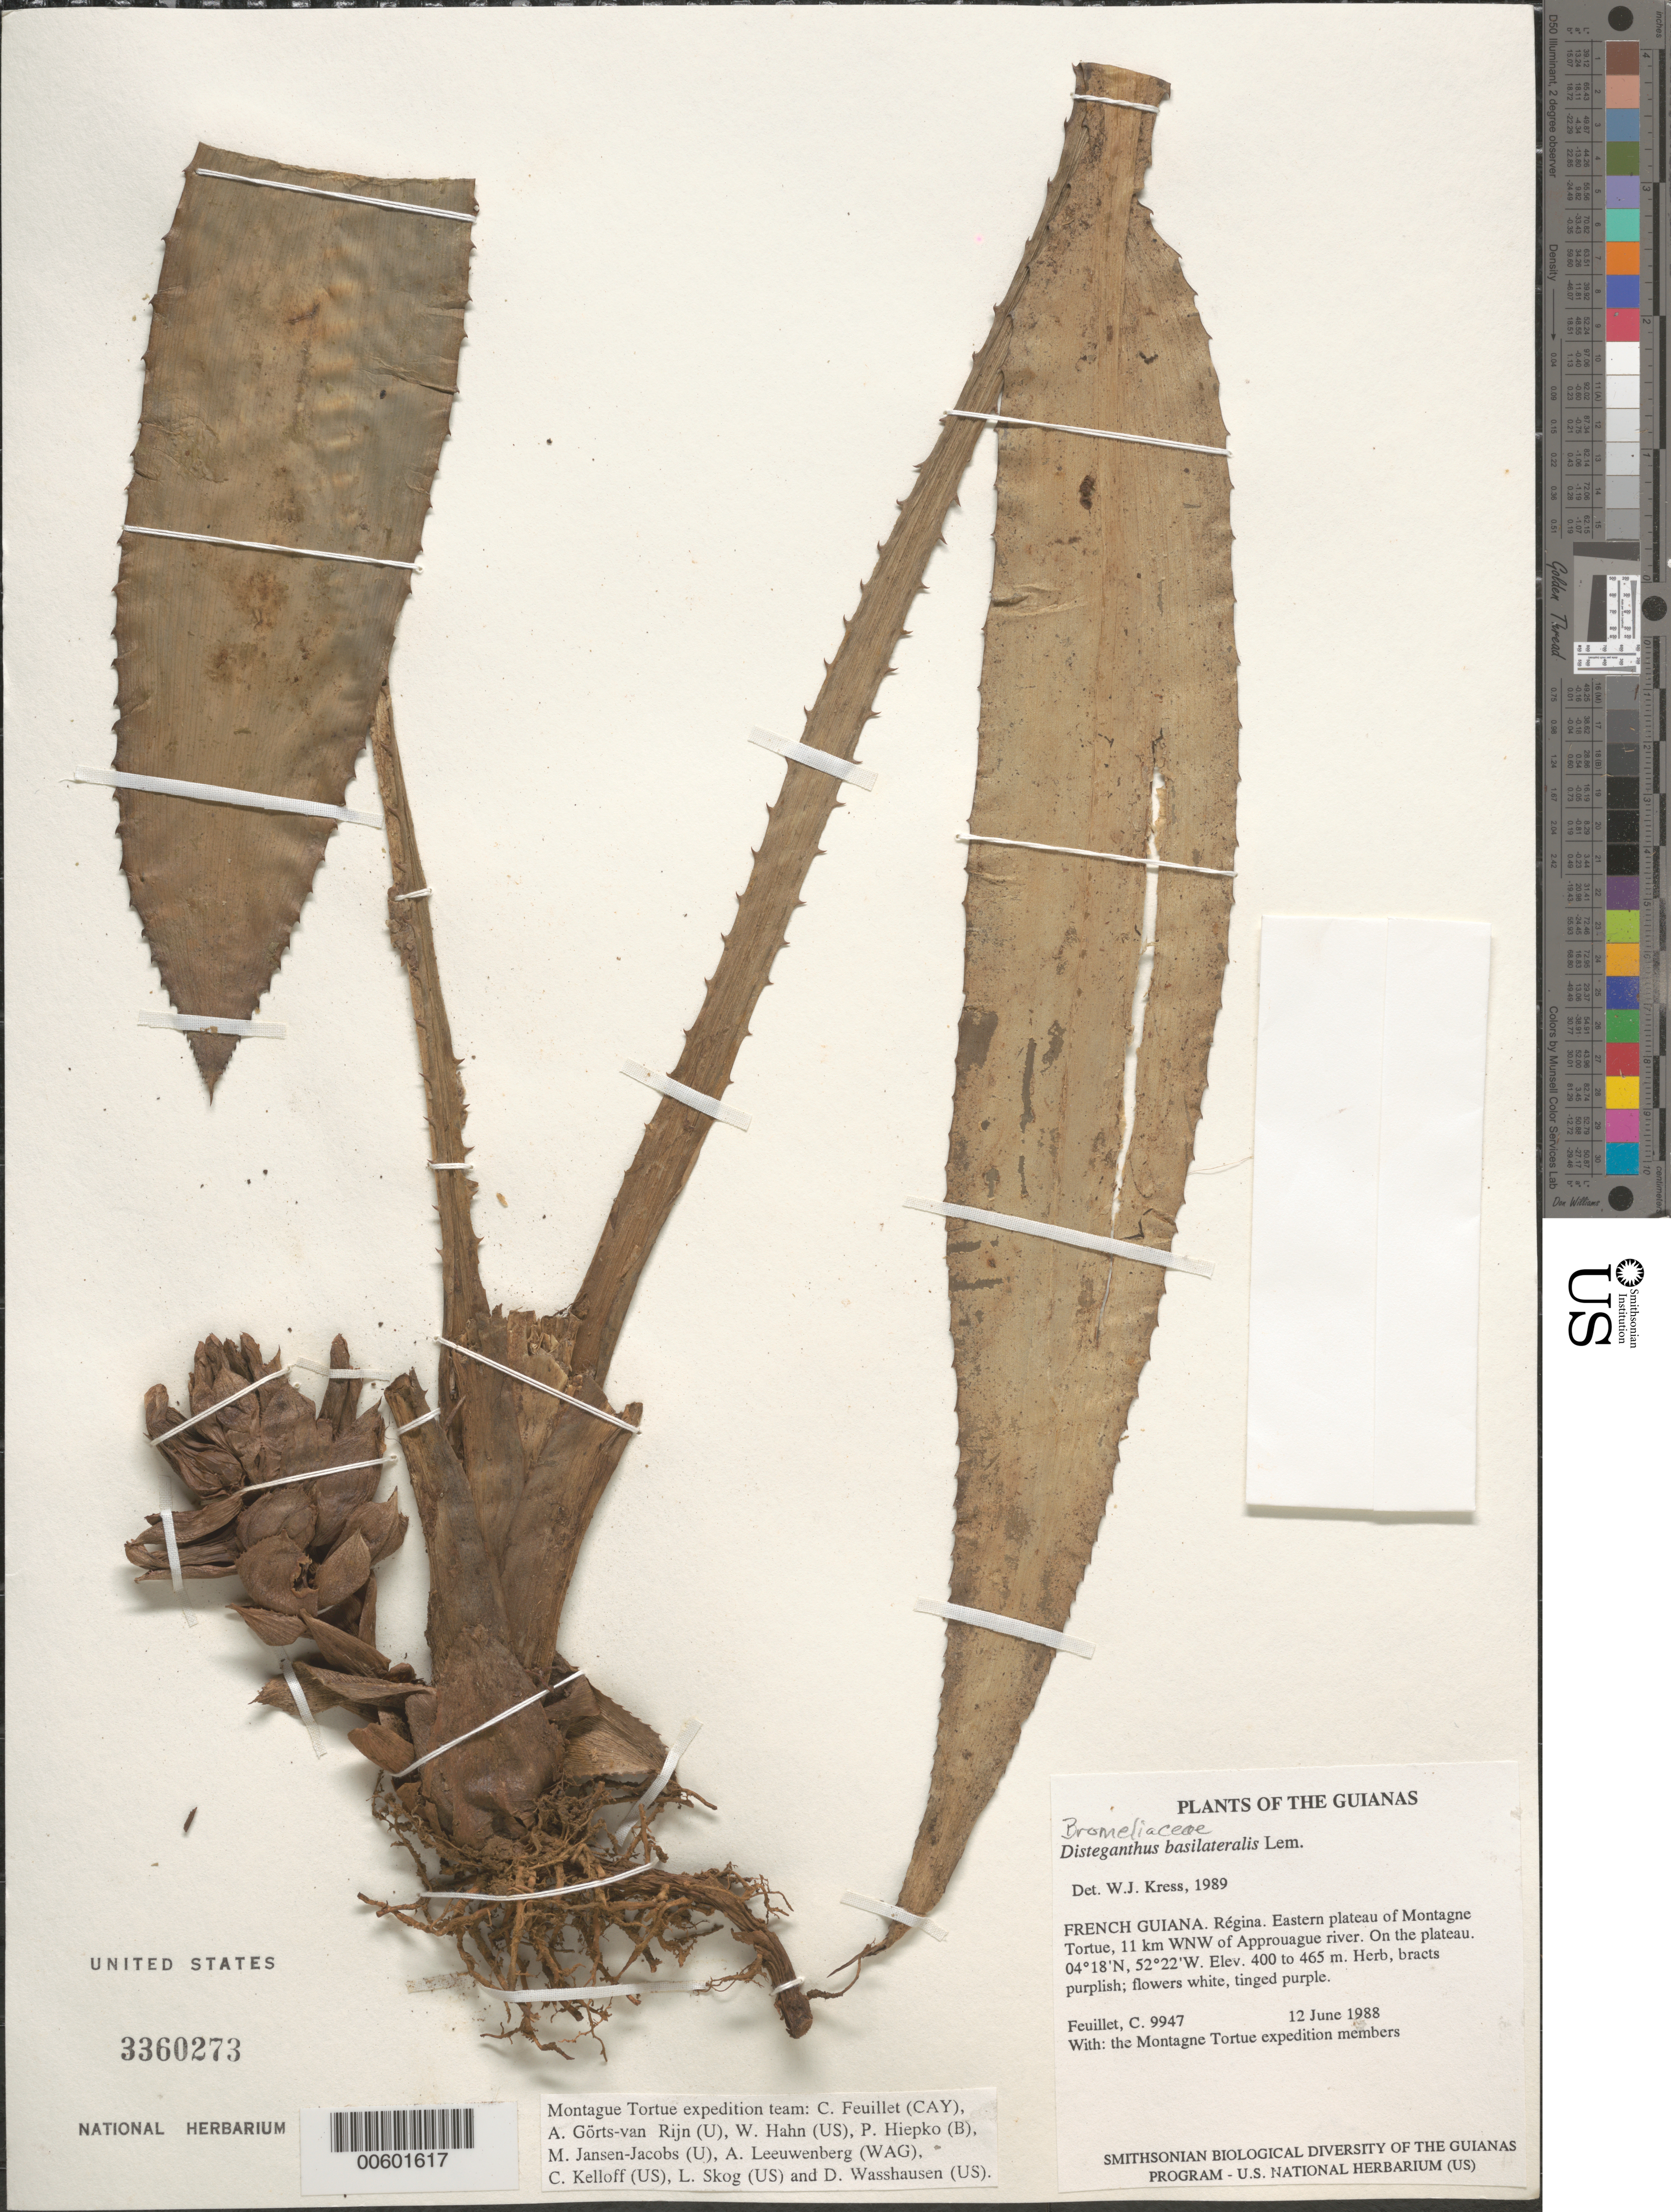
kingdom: Plantae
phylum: Tracheophyta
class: Liliopsida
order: Poales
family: Bromeliaceae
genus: Disteganthus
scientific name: Disteganthus basilateralis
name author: Lem.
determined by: Kress, W. J., (US), Smithsonian Institution - National Museum of Natural History (UNITED STATES)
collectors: C. Feuillet & Montagne Torte Exped. members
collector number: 9947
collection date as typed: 12 June 1988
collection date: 1988-06-12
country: French Guiana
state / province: Cayenne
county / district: Regina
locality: Eastern plateau of Montagne Tortue, 11 km WNW of Approuague river. On the plateau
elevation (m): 400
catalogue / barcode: US 3360273